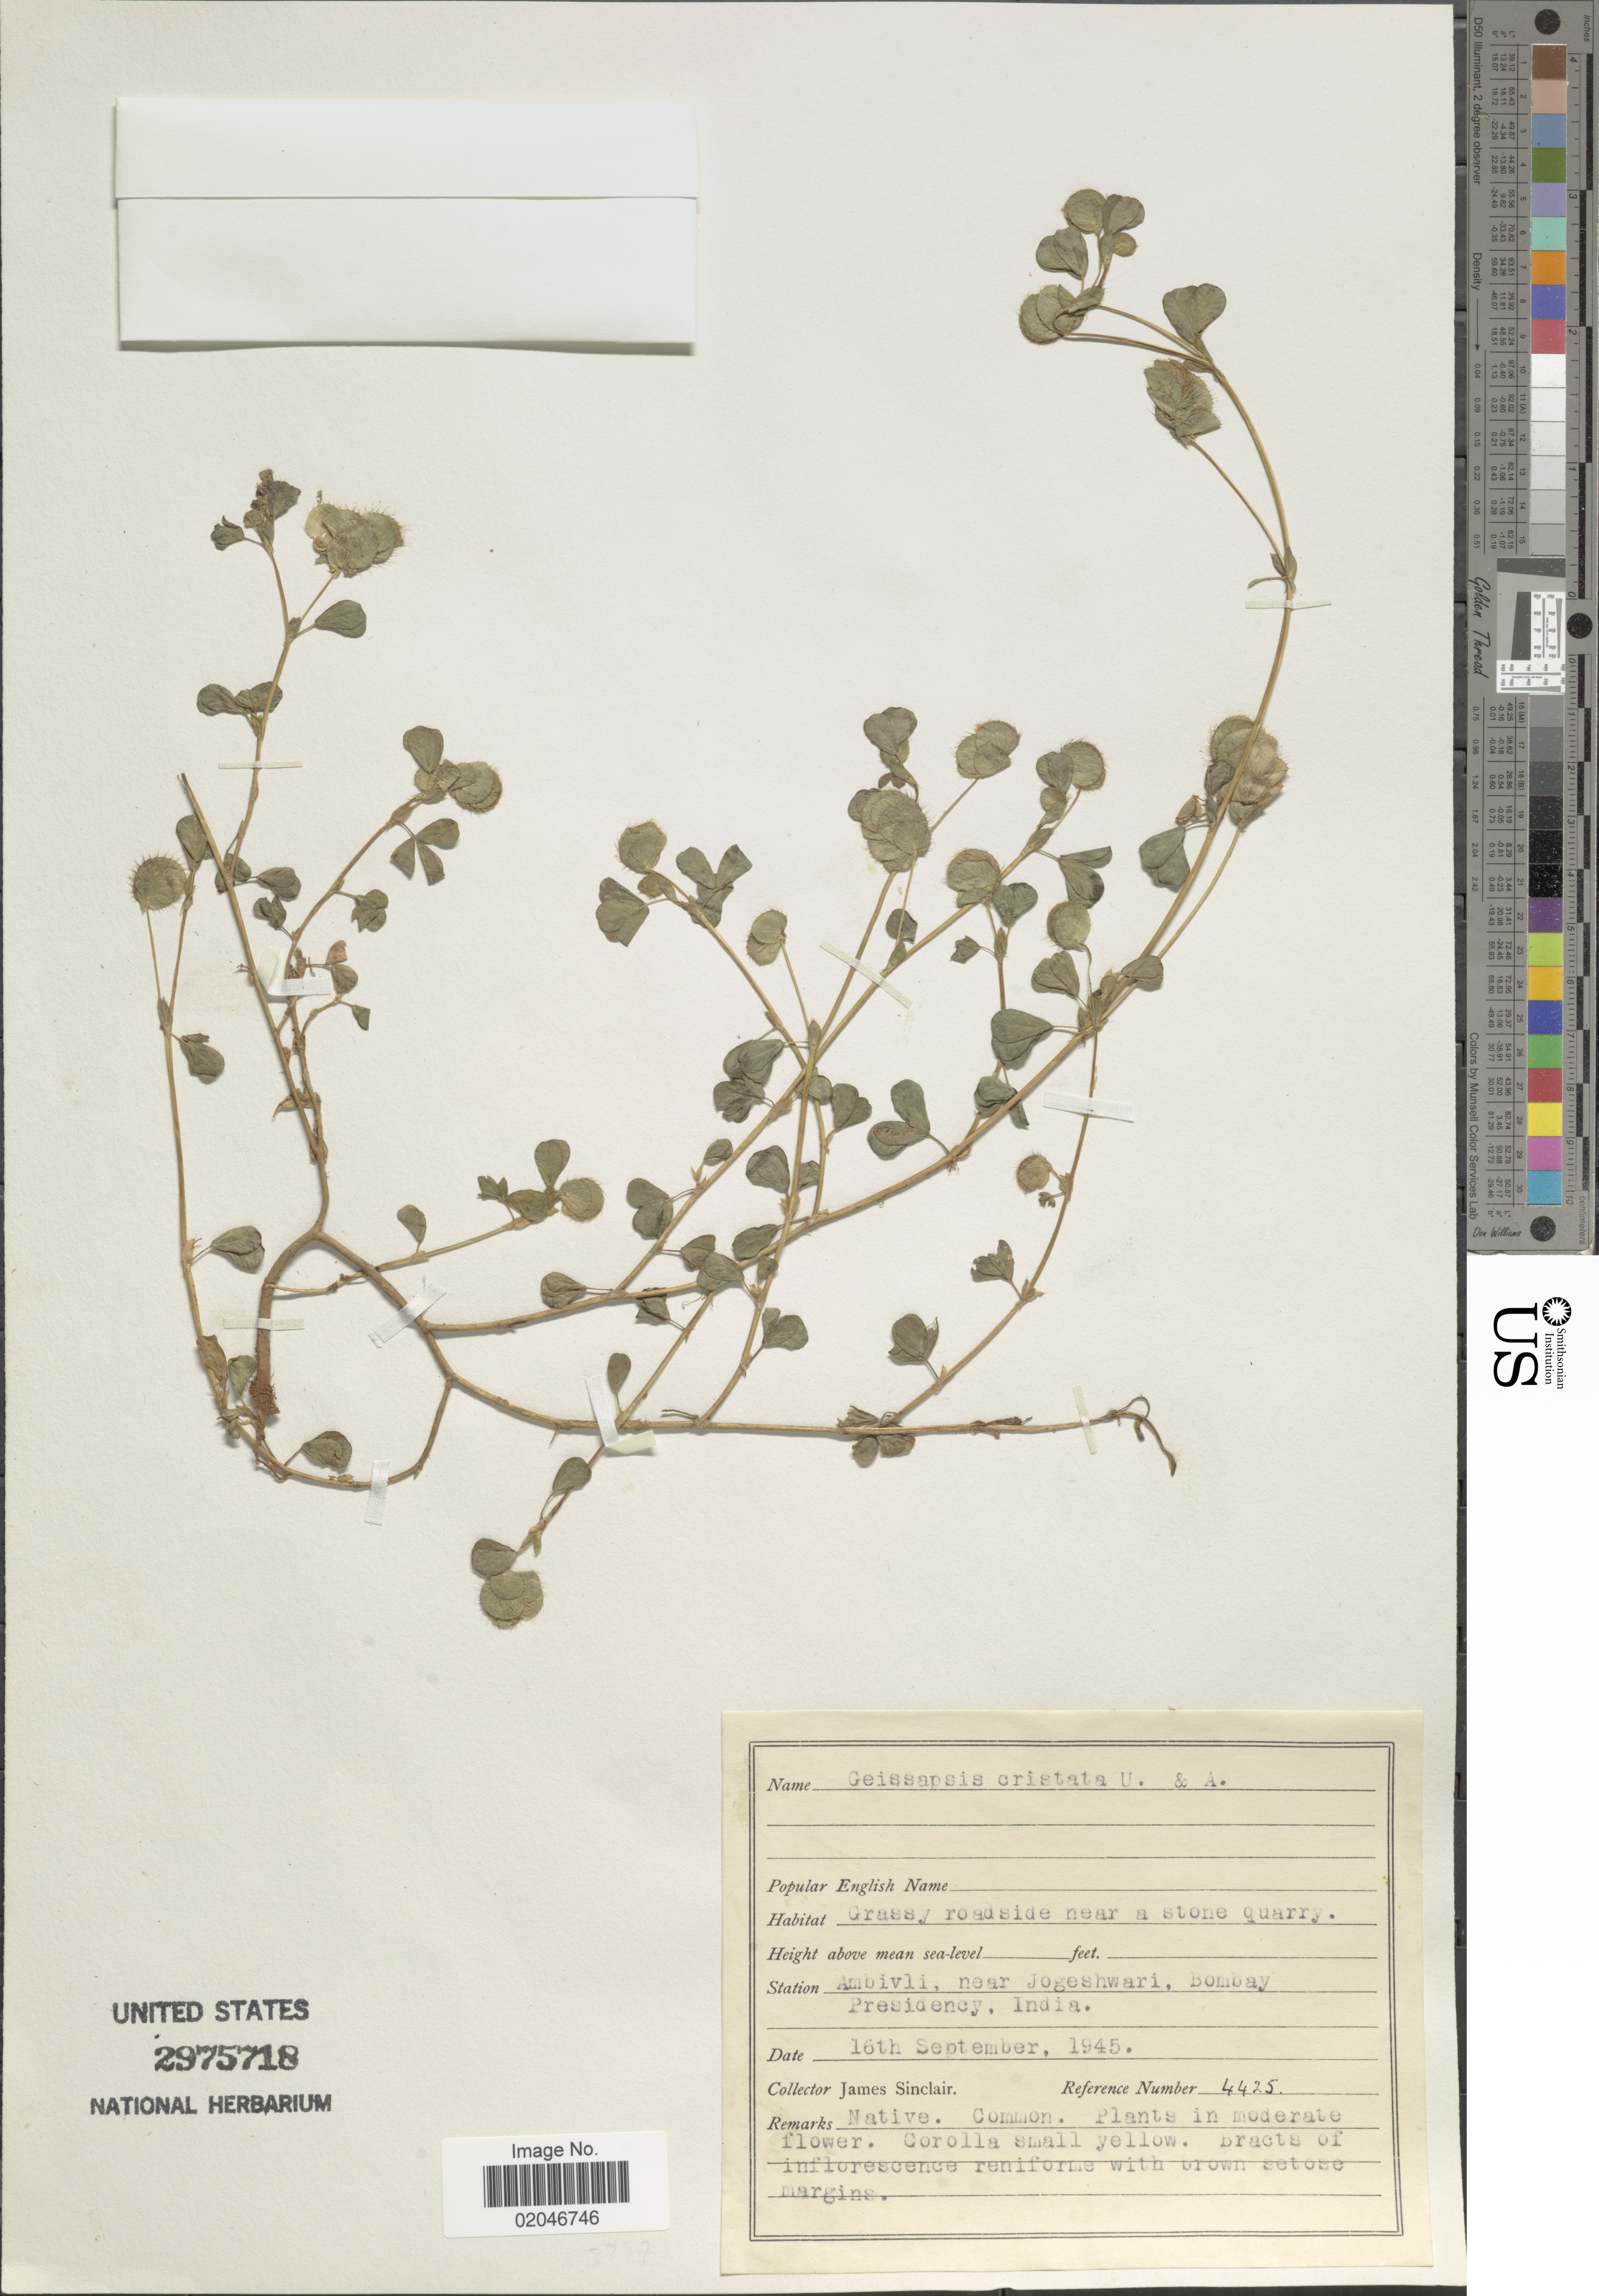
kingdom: Plantae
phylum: Tracheophyta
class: Magnoliopsida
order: Fabales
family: Fabaceae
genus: Geissaspis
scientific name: Geissaspis cristata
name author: Wight & Arn.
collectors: J. Sinclair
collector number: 4425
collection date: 1945-09-16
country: India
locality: Ambivli, near Jogeshwari, Bombay Presidency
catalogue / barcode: US 2975718